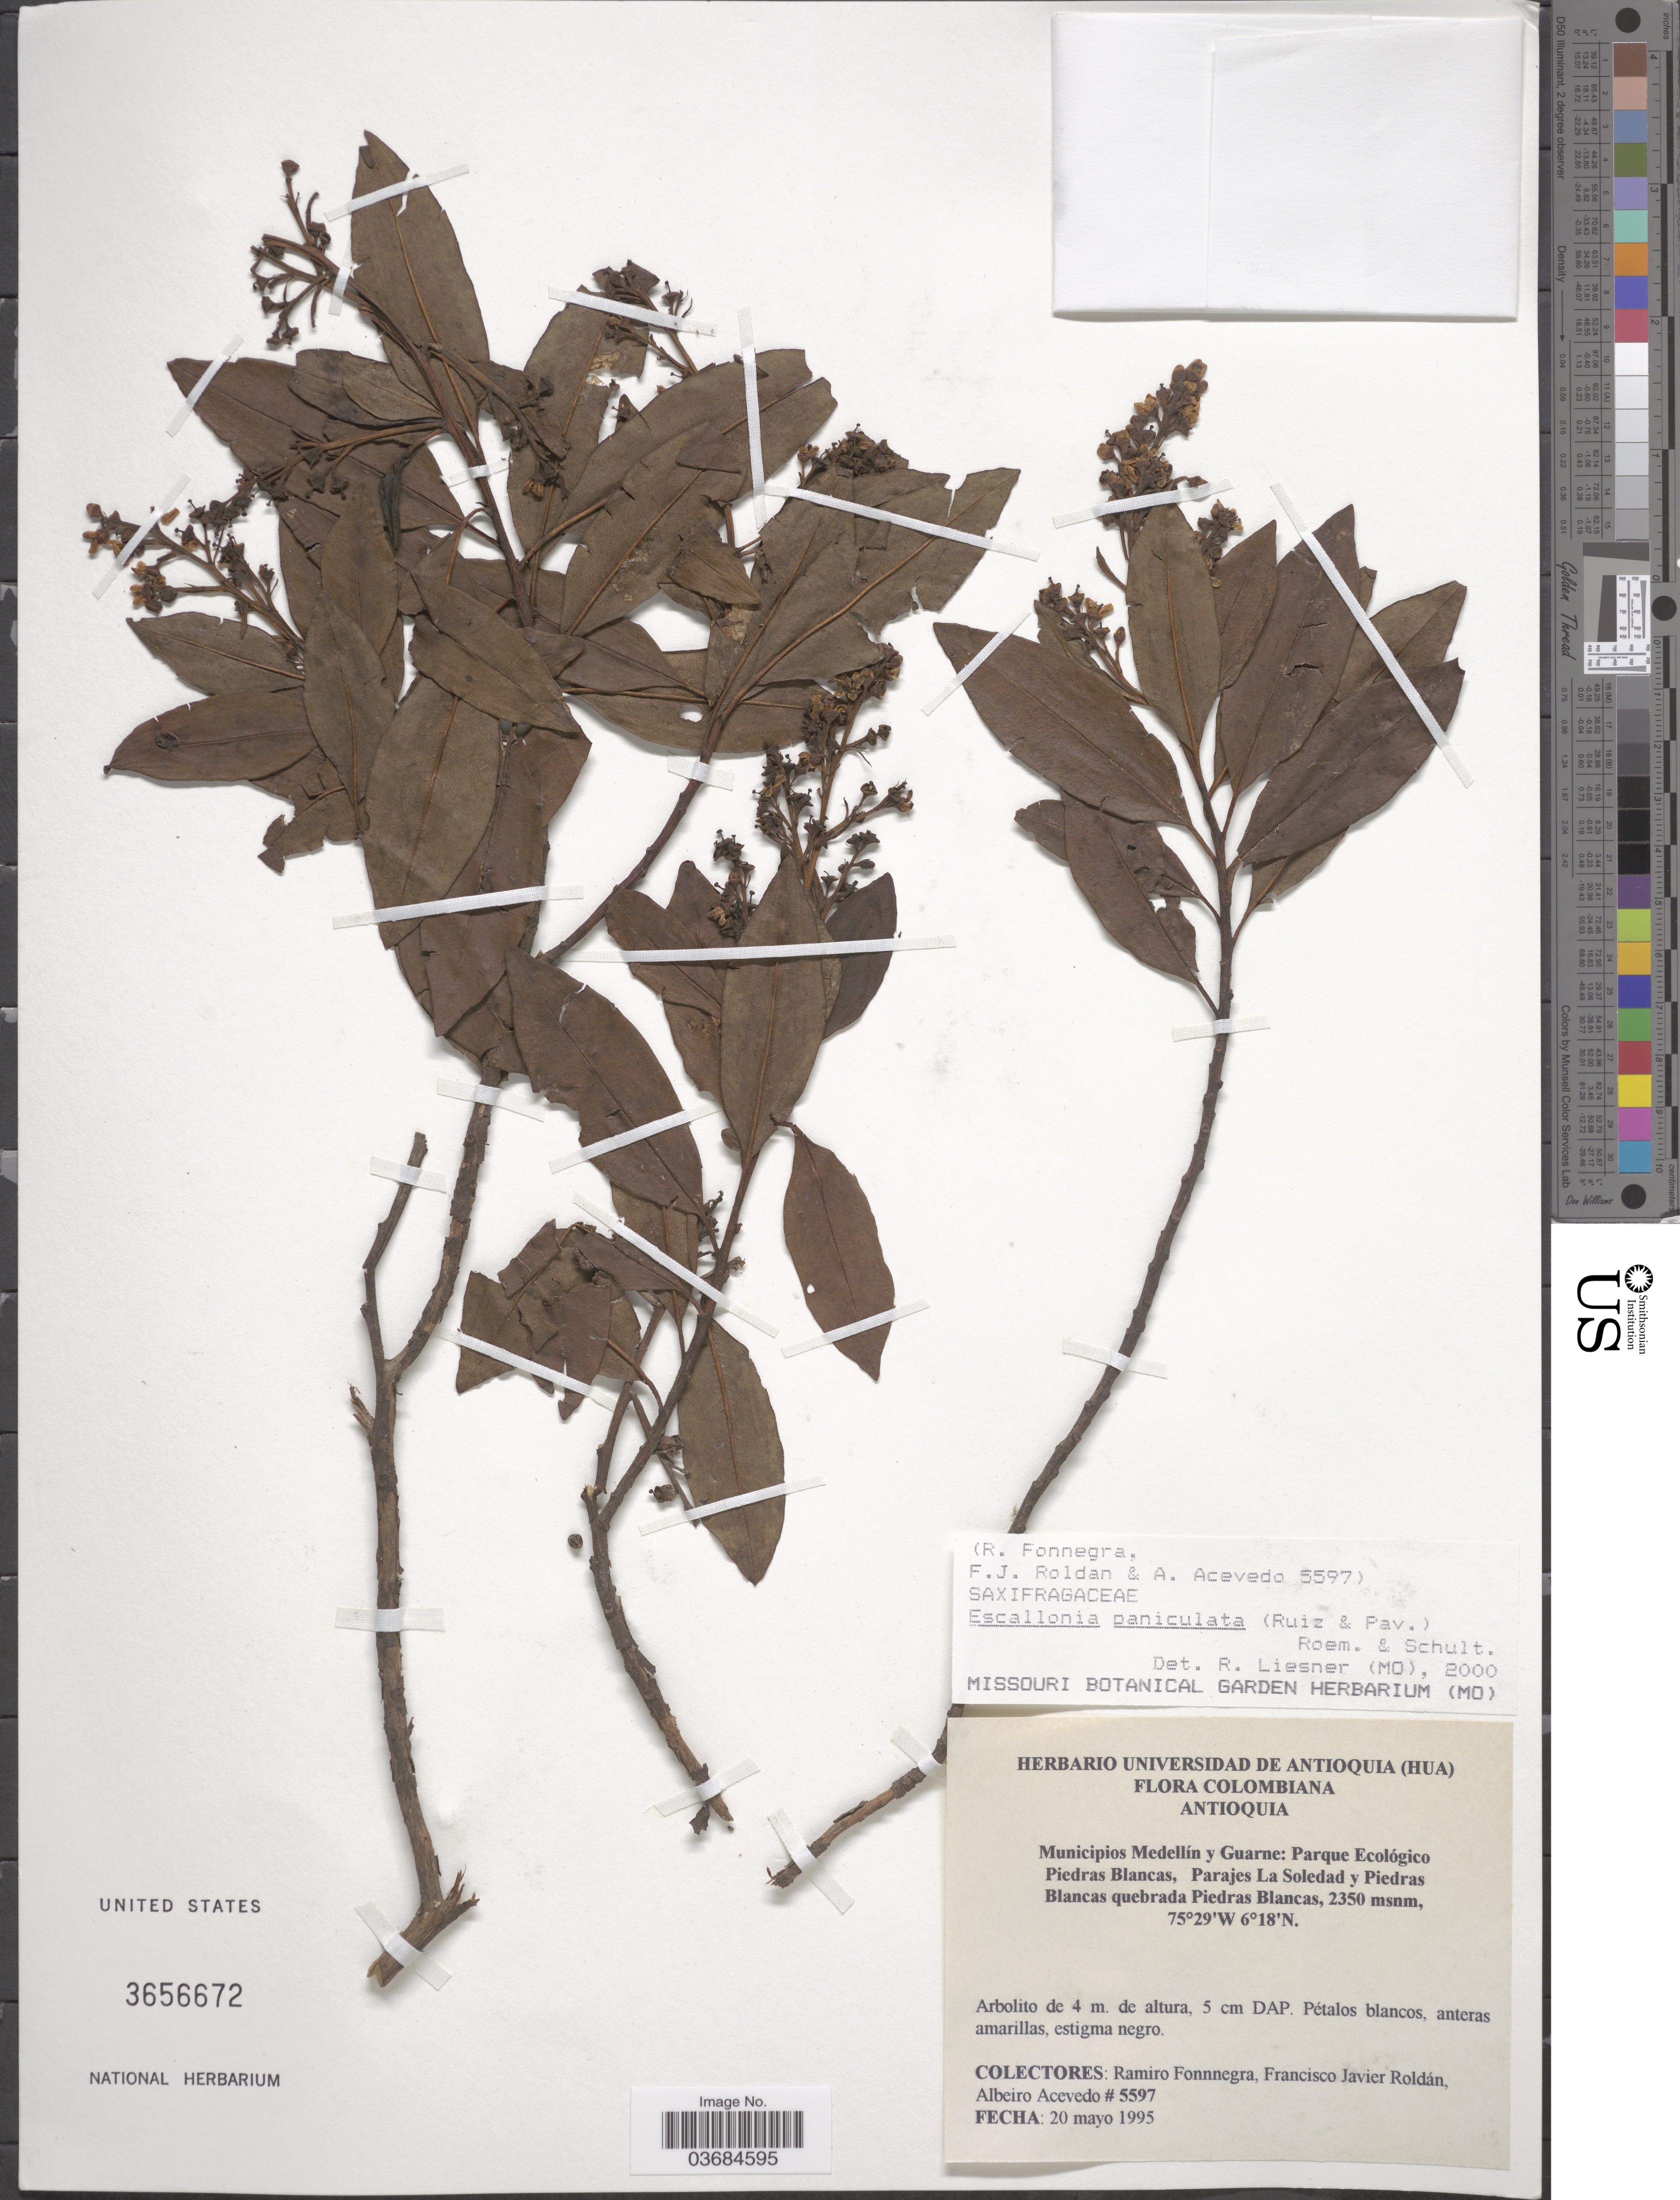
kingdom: Plantae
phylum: Tracheophyta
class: Magnoliopsida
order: Escalloniales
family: Escalloniaceae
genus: Escallonia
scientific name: Escallonia paniculata var. paniculata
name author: (Ruiz & Pav.) Roem. & Schult.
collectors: R. Fonnegra G., F. J. Roldán & A. Acevedo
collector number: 5597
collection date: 1995-05-20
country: Colombia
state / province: Antioquia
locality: Municipios Medellín y Guarne: Parque Ecológico Piedras Blancas, Parajes La Soledad y Piedras Blancas quebrada Piedras Blancas.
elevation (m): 2350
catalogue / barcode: US 3656672